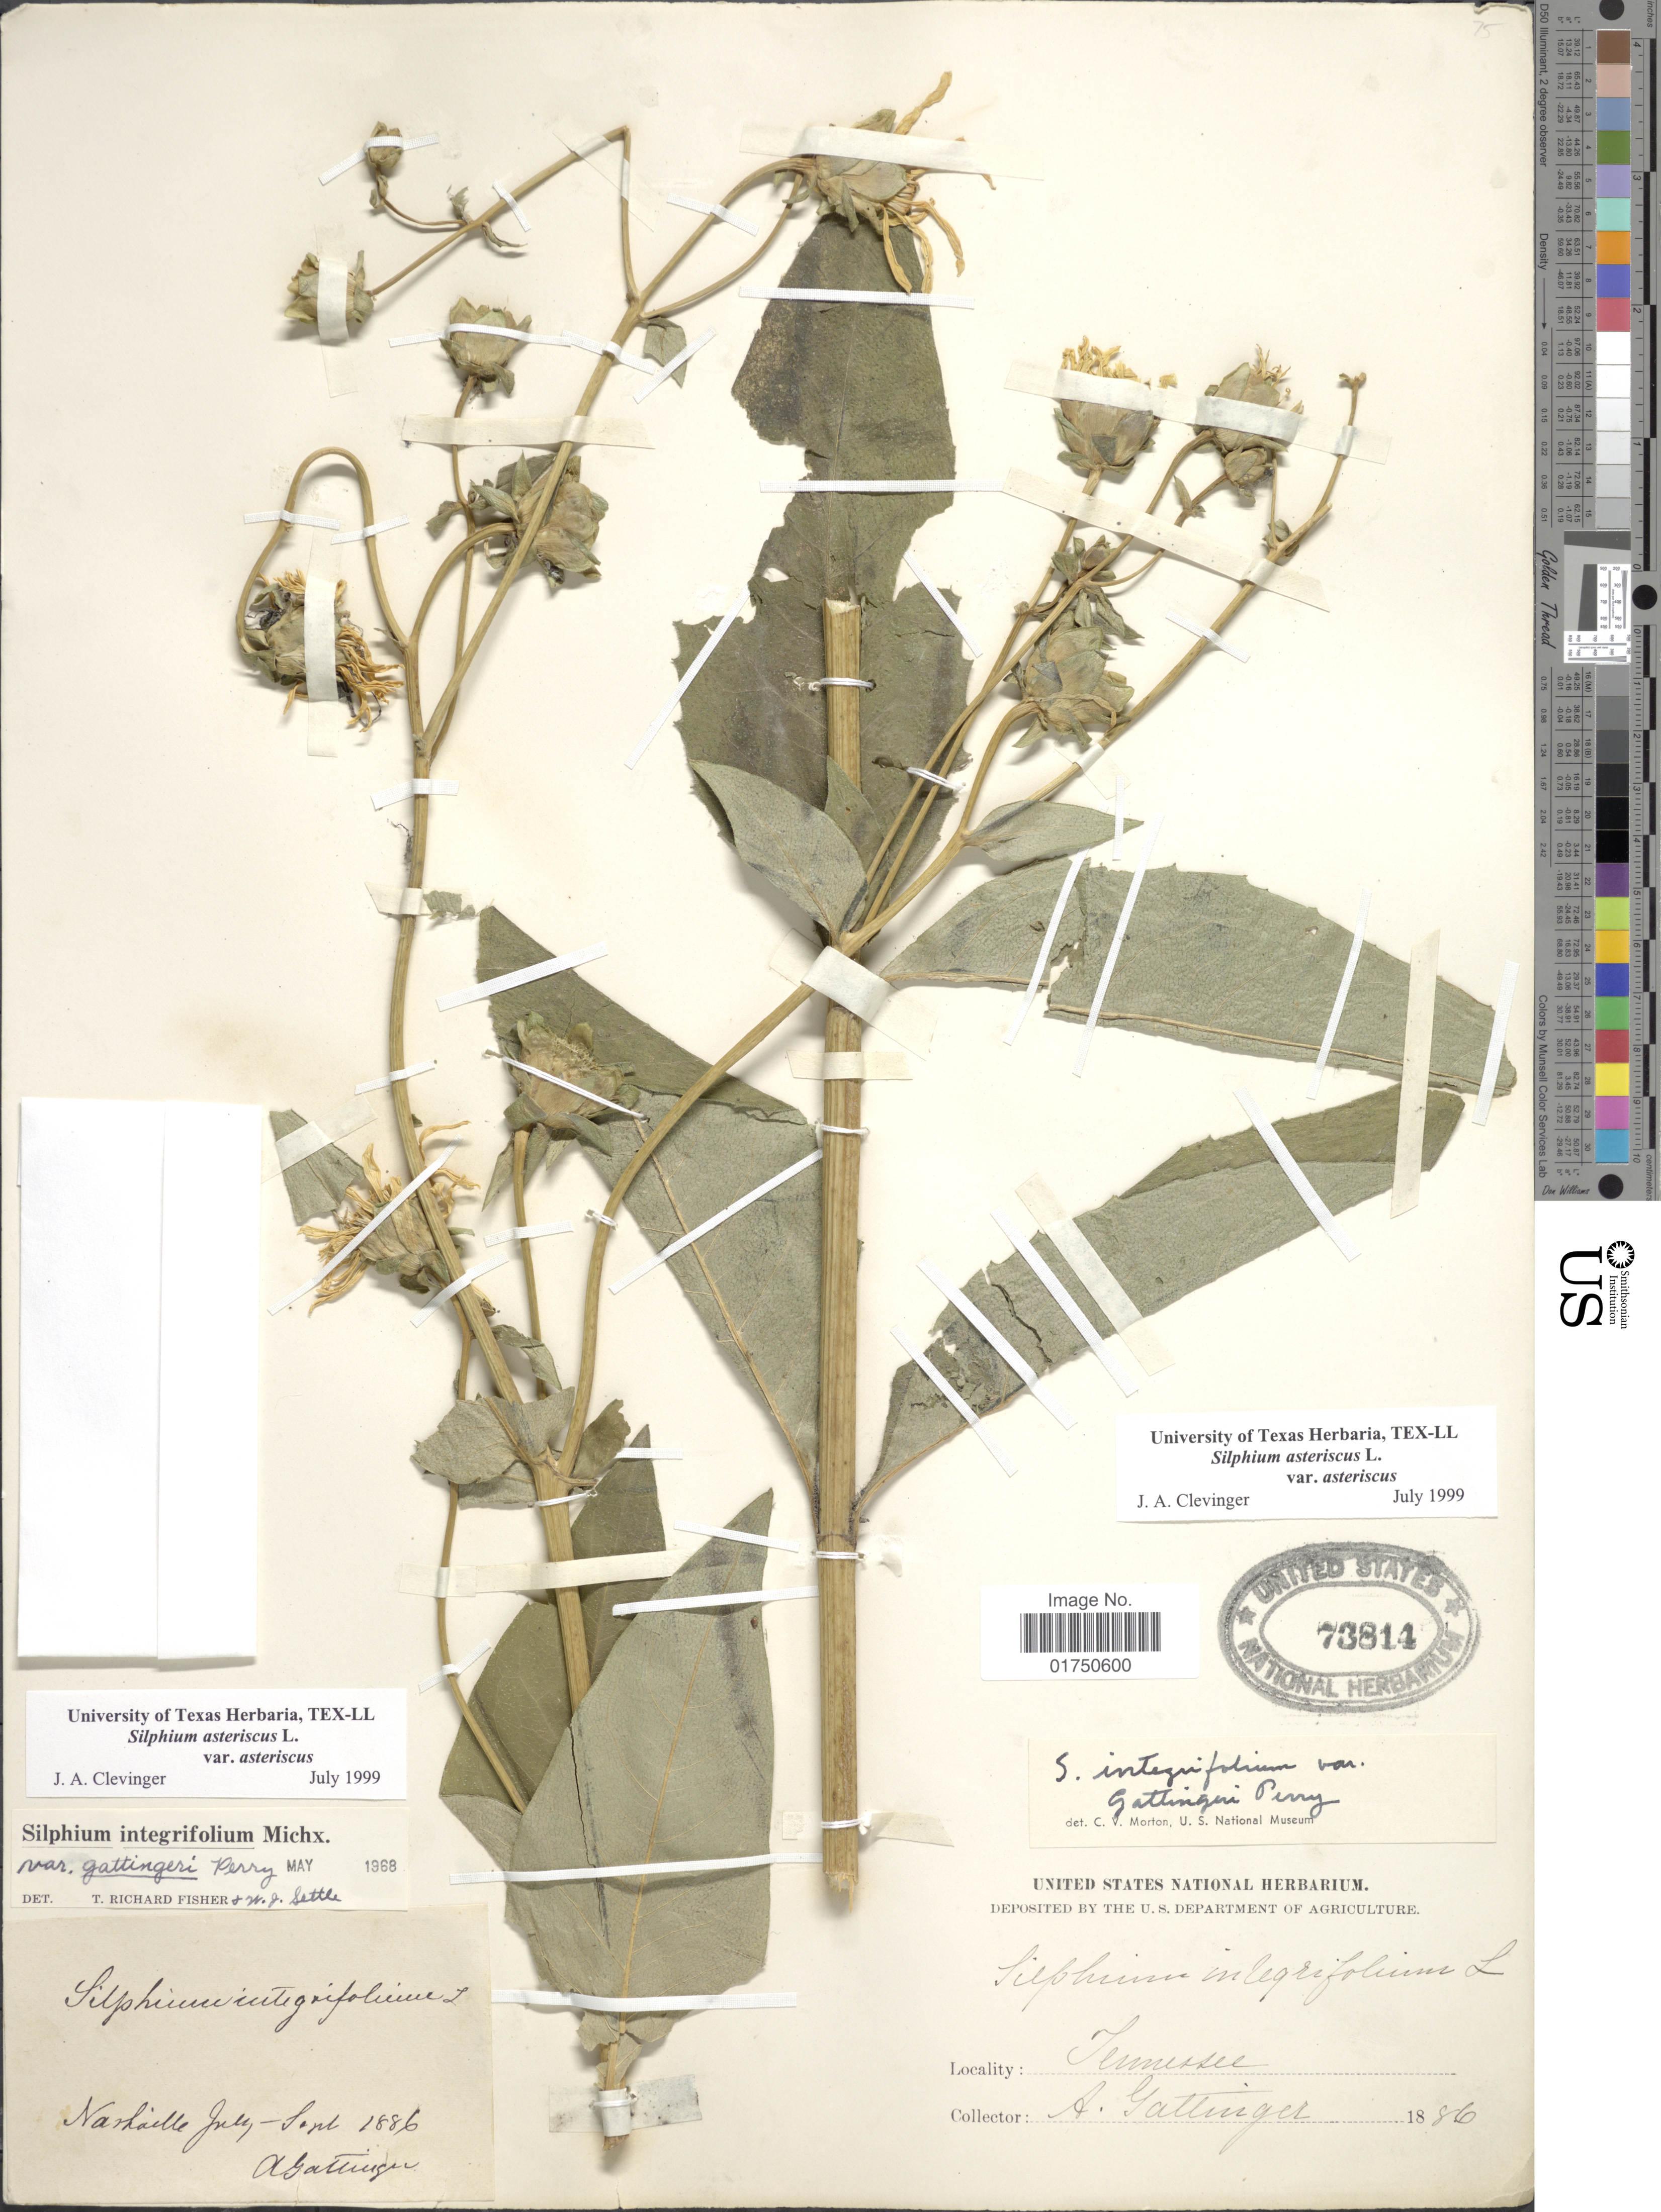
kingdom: Plantae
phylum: Tracheophyta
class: Magnoliopsida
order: Asterales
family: Asteraceae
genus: Silphium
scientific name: Silphium asteriscus var. asteriscus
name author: L.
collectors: A. Gattinger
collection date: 1886-07/1886-09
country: United States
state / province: Tennessee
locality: Nashville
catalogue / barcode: US 73814